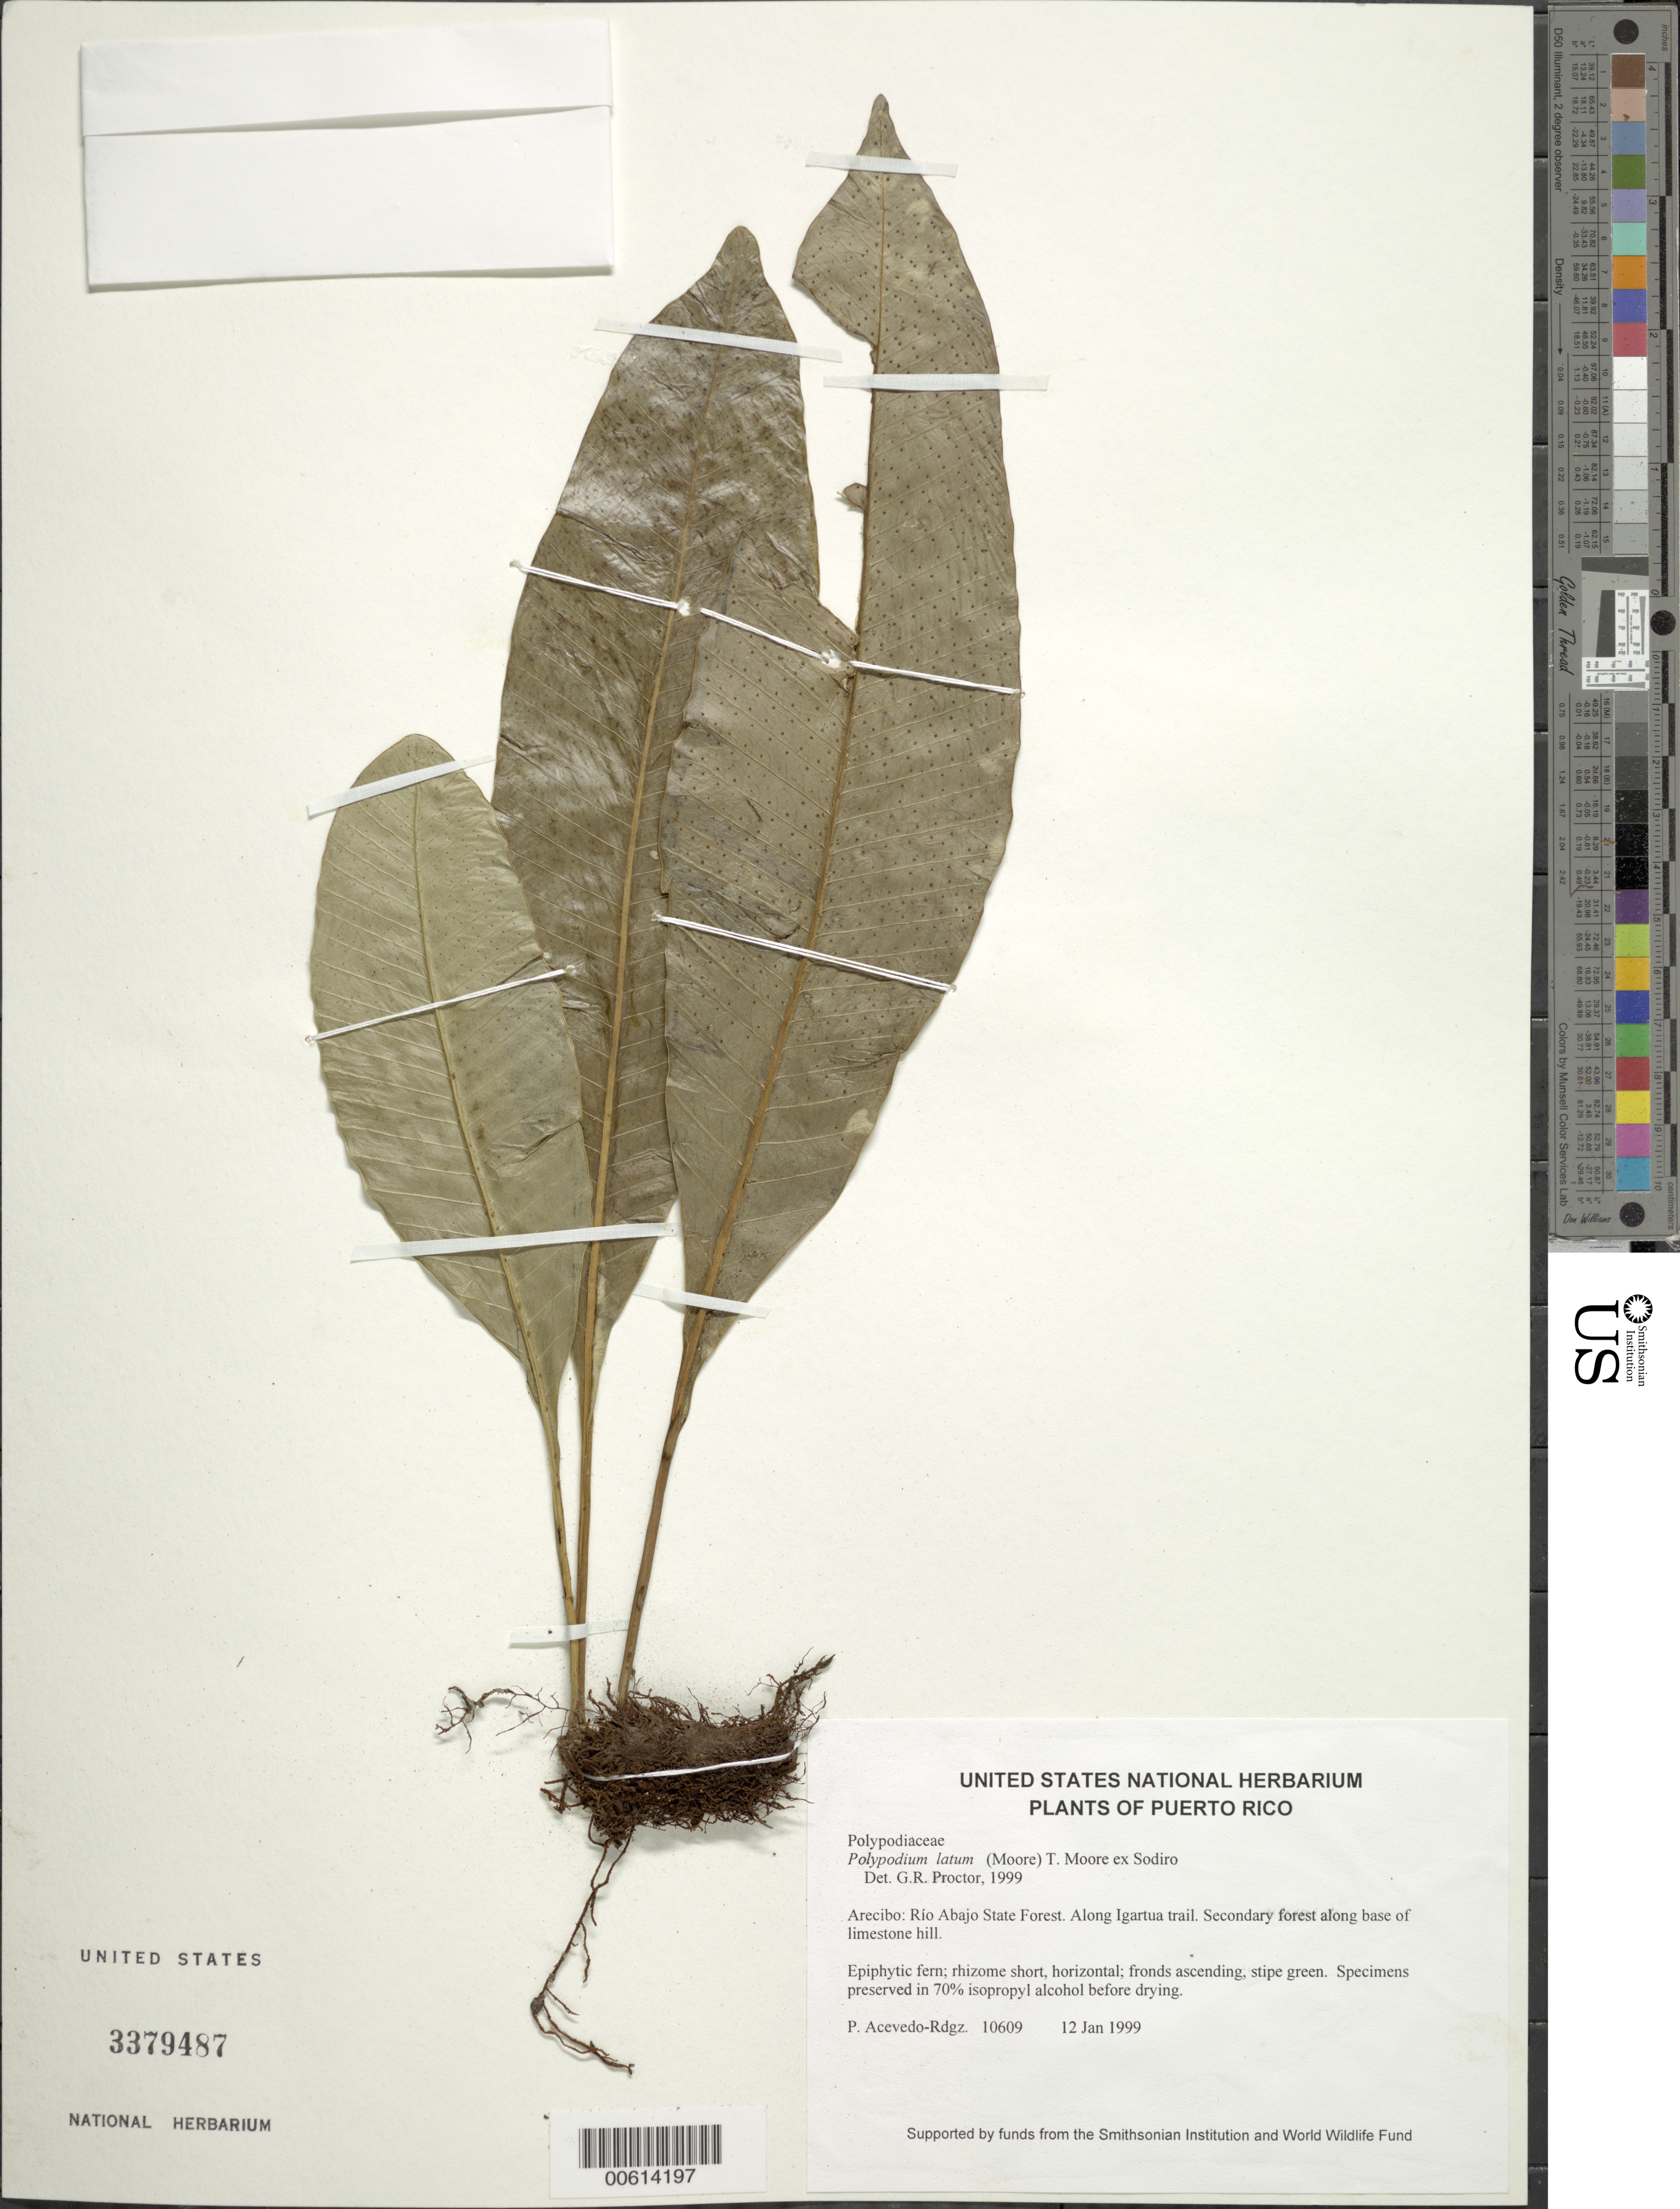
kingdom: Plantae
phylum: Tracheophyta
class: Polypodiopsida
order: Polypodiales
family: Polypodiaceae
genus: Campyloneurum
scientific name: Campyloneurum latum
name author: T. Moore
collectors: P. Acevedo-Rodr.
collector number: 10609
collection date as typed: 12 Jan 1999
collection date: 1999-01-12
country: Puerto Rico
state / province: Arecibo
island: Puerto Rico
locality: Arecibo; Río Abajo State Forest. Along Igartua trail.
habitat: Secondary forest along base of limestone hill.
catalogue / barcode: US 3379487